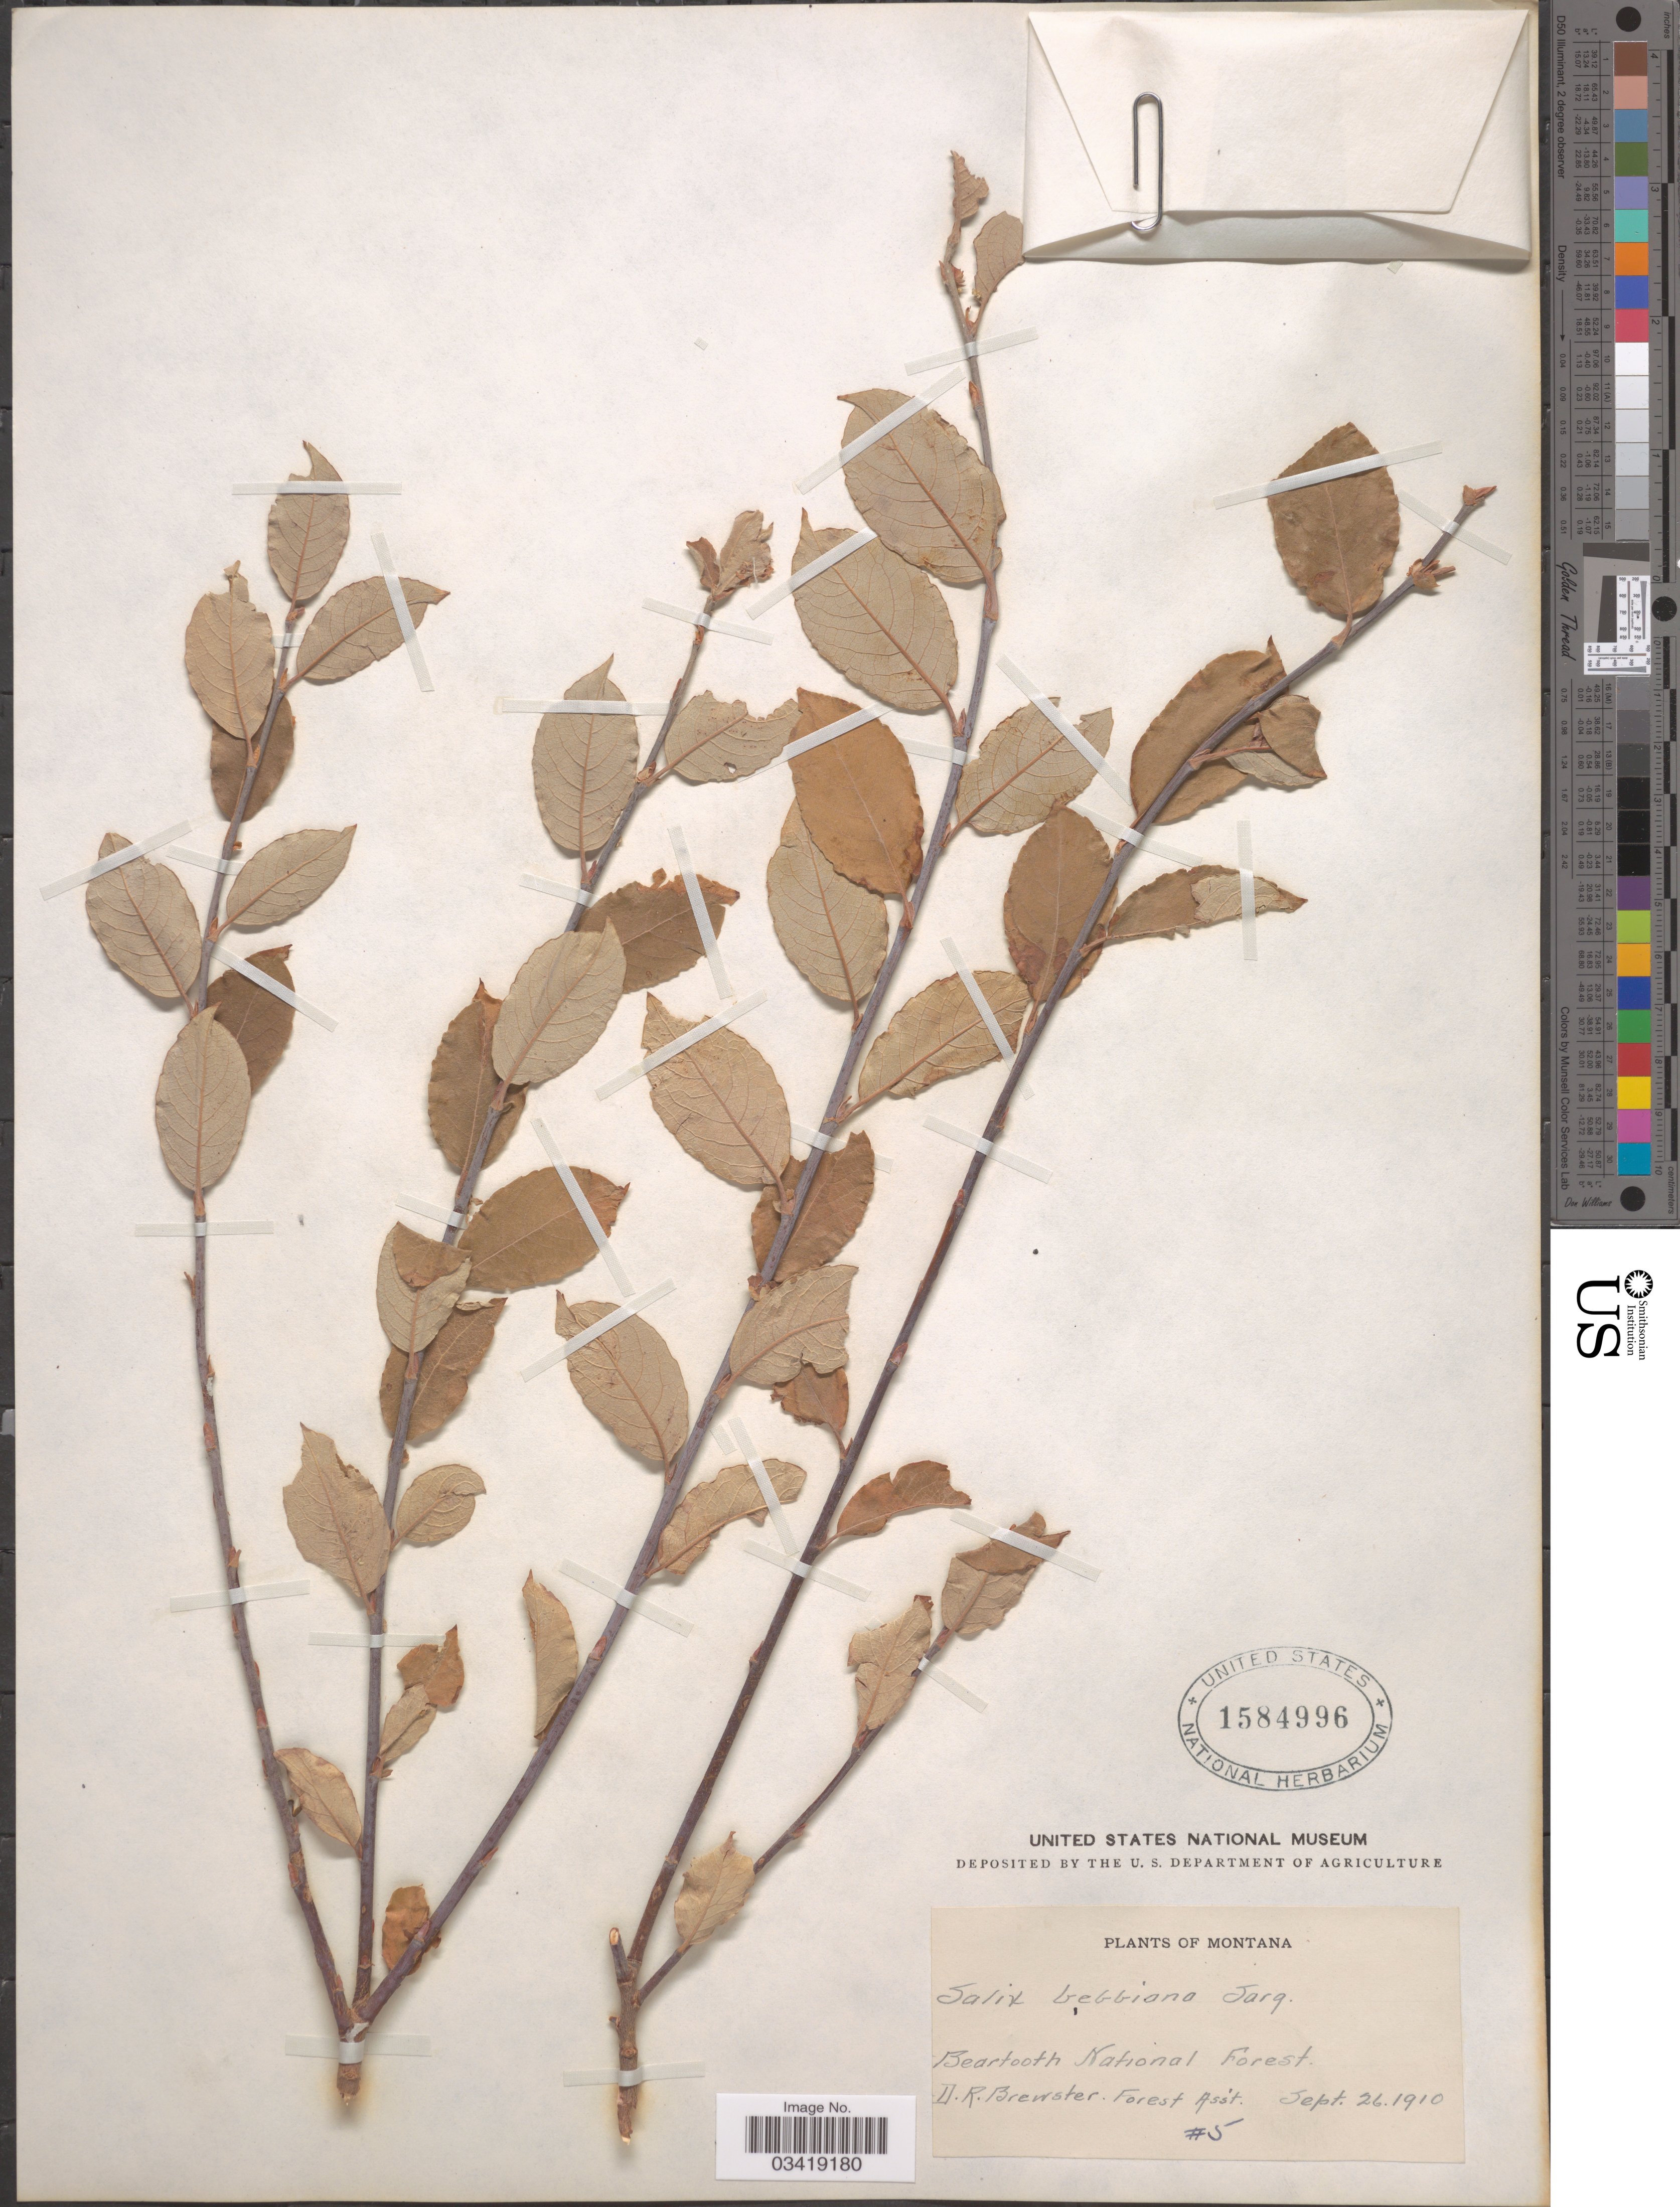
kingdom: Plantae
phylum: Tracheophyta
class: Magnoliopsida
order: Malpighiales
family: Salicaceae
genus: Salix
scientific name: Salix bebbiana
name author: Sarg.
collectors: D. Brewster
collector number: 5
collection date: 1910-09-26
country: United States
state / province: Montana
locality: Beartooth National Forest.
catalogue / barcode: US 1584996